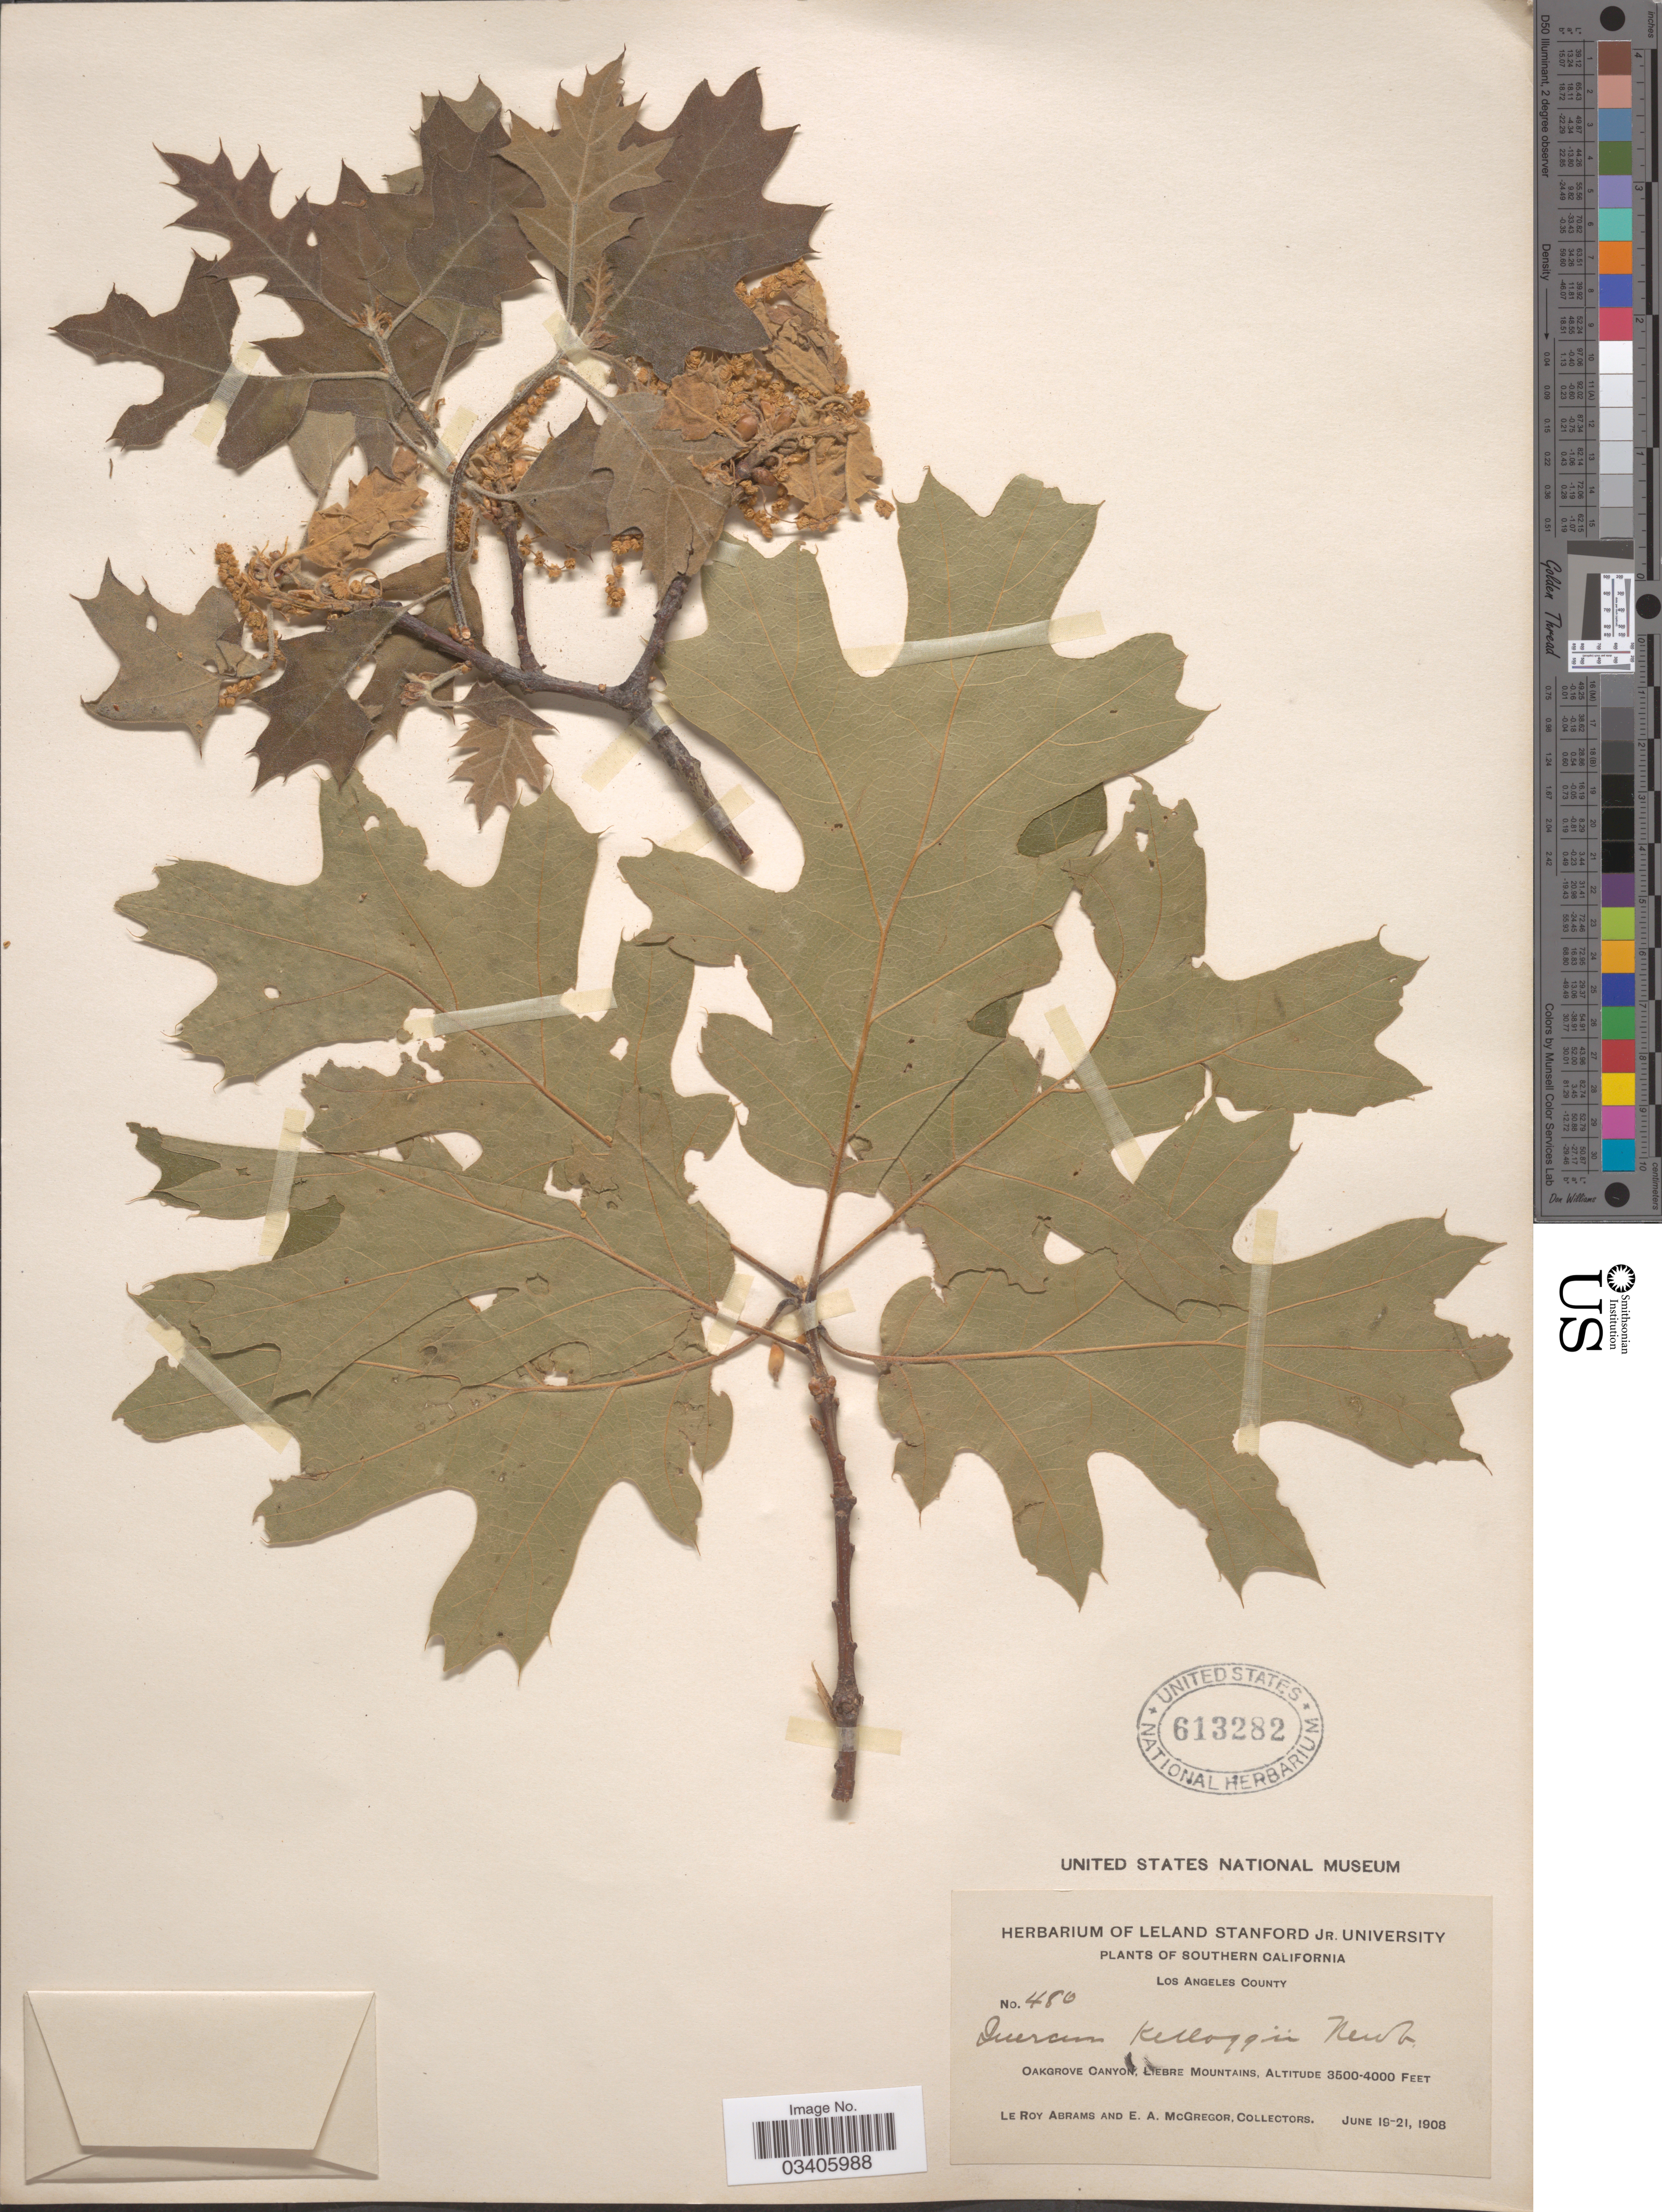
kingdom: Plantae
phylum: Tracheophyta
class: Magnoliopsida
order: Fagales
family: Fagaceae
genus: Quercus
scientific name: Quercus kelloggii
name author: Newb.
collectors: L. Abrams & E. A. McGregor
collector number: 480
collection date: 1908-06-19/1908-06-21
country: United States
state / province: California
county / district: Los Angeles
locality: Southern California. Los Angeles County. Oakgrove Canyon, Liebre Mountains.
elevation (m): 1067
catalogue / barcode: US 613282